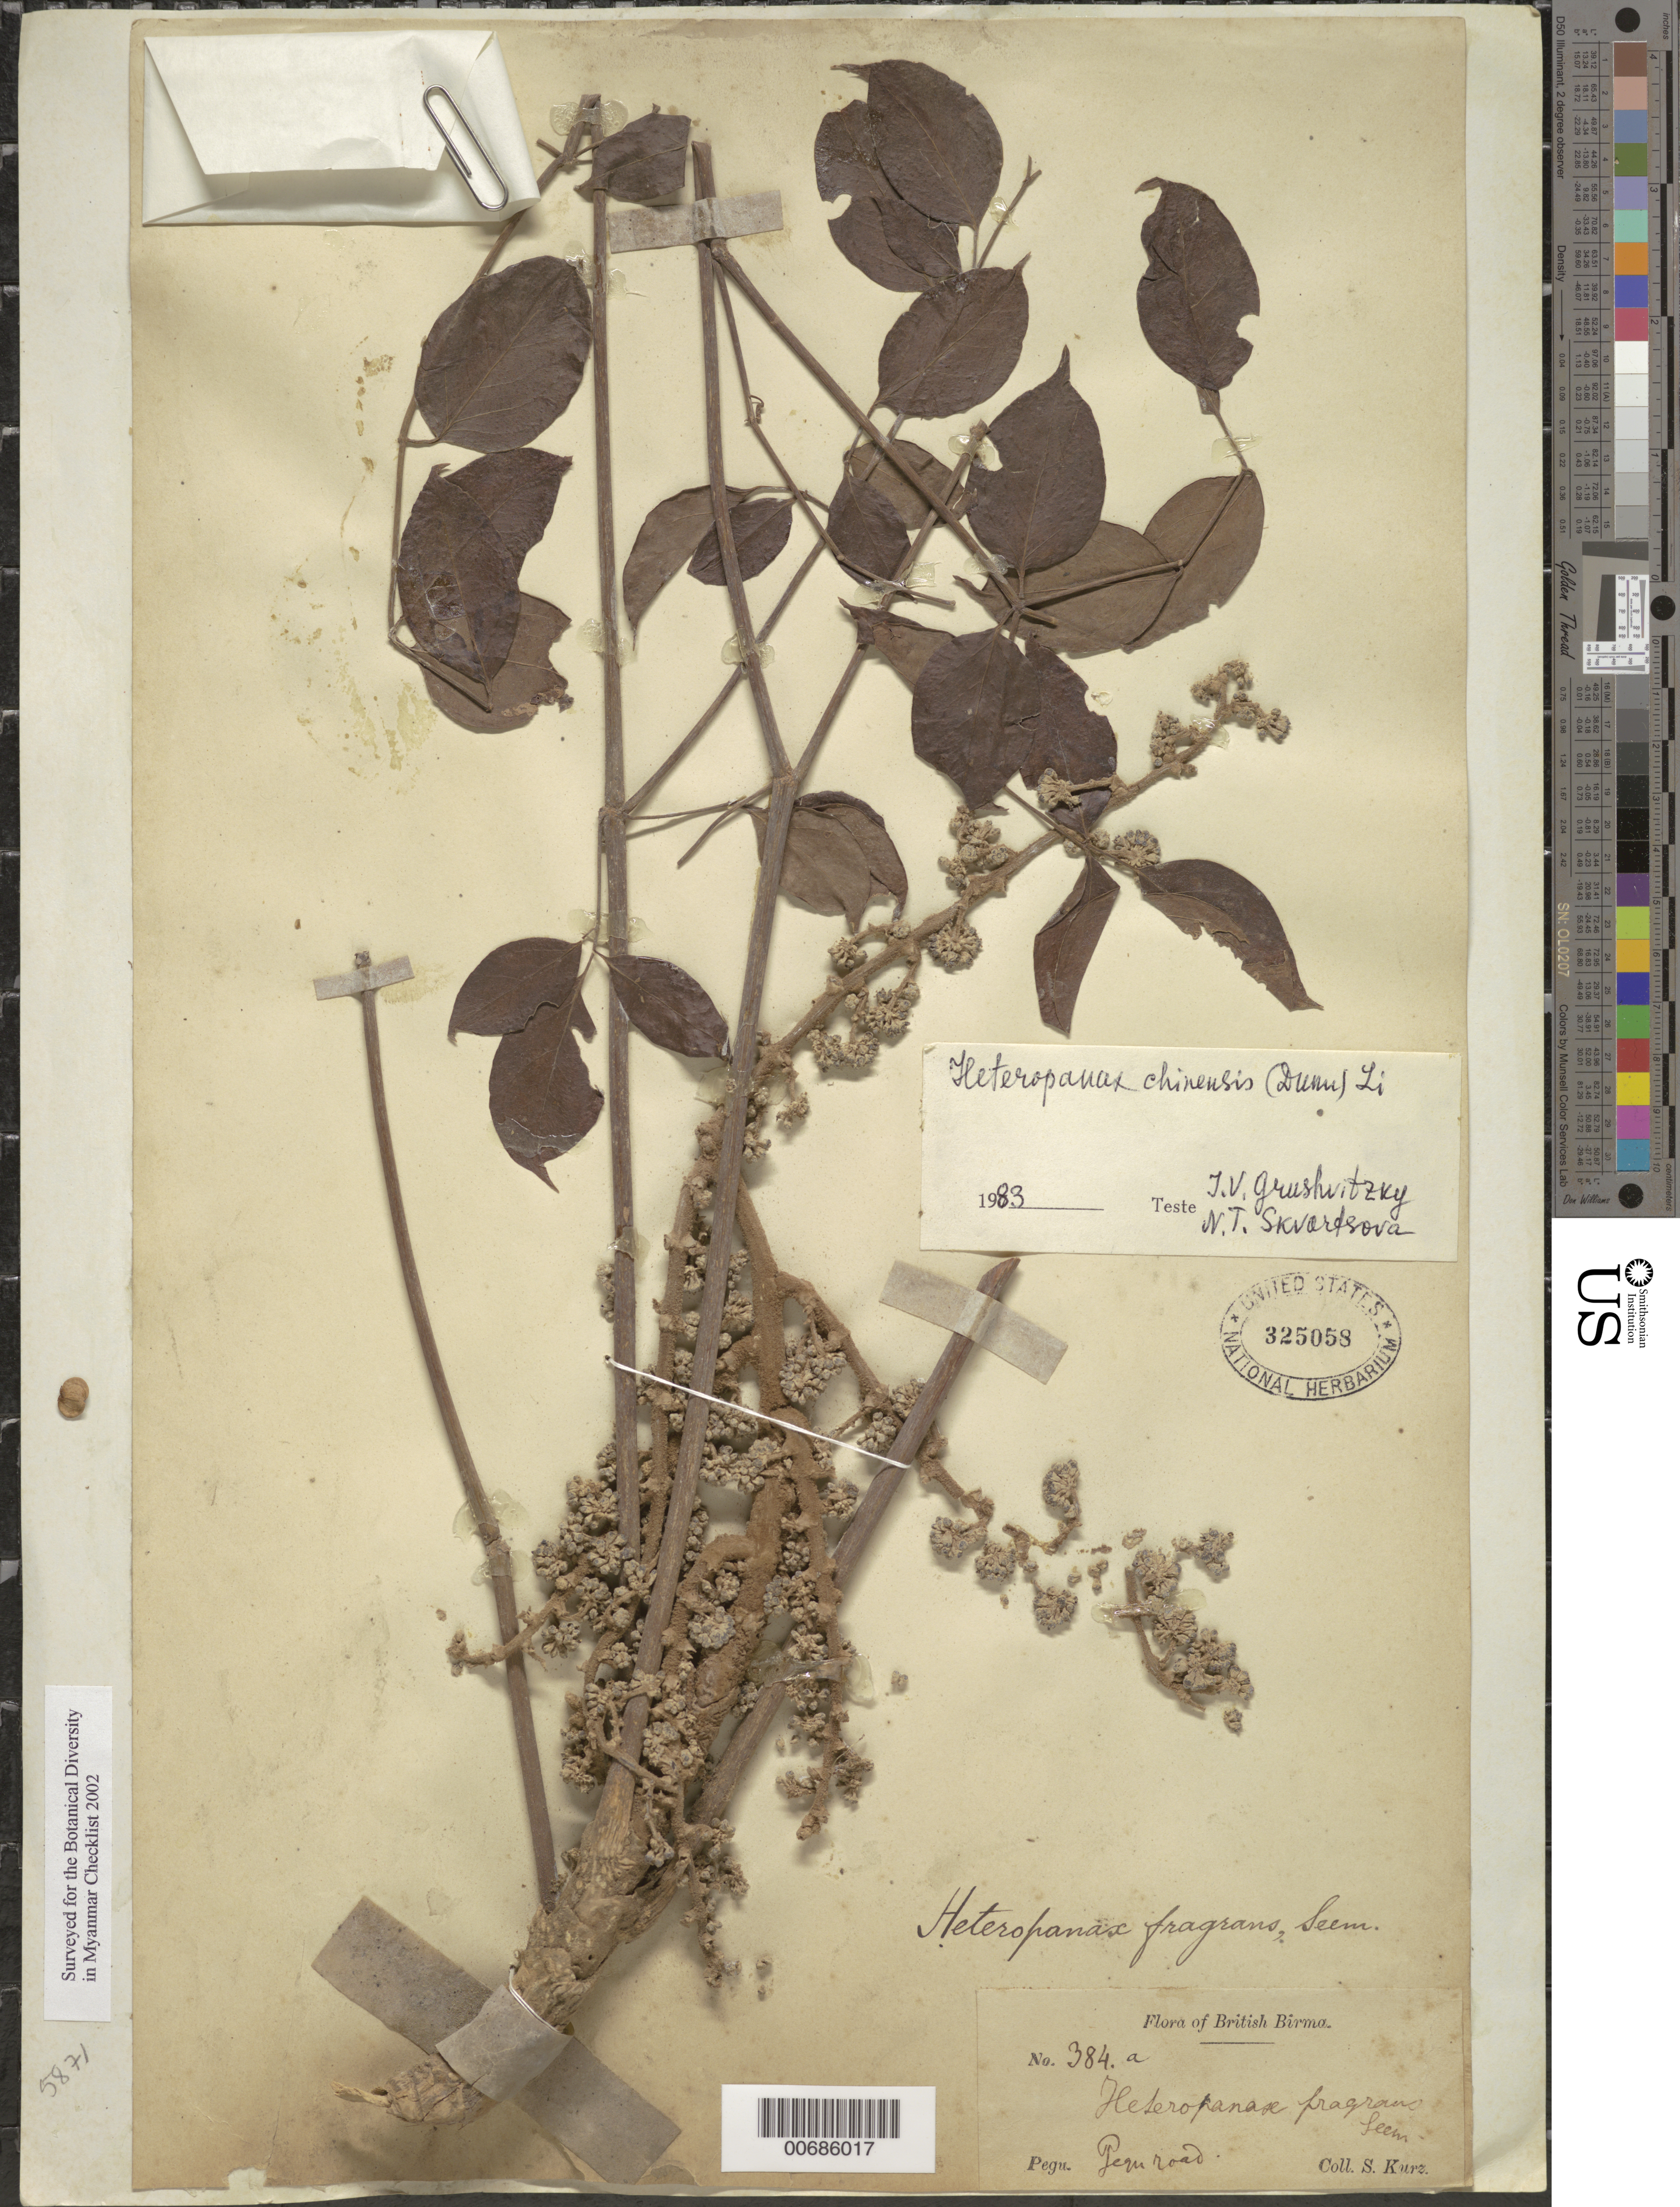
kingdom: Plantae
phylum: Tracheophyta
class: Magnoliopsida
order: Apiales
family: Araliaceae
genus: Heteropanax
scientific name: Heteropanax fragrans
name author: (Roxb.) Seem.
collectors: S. Kurz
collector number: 384a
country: Myanmar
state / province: Pegu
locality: Pegu Road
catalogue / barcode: US 325058